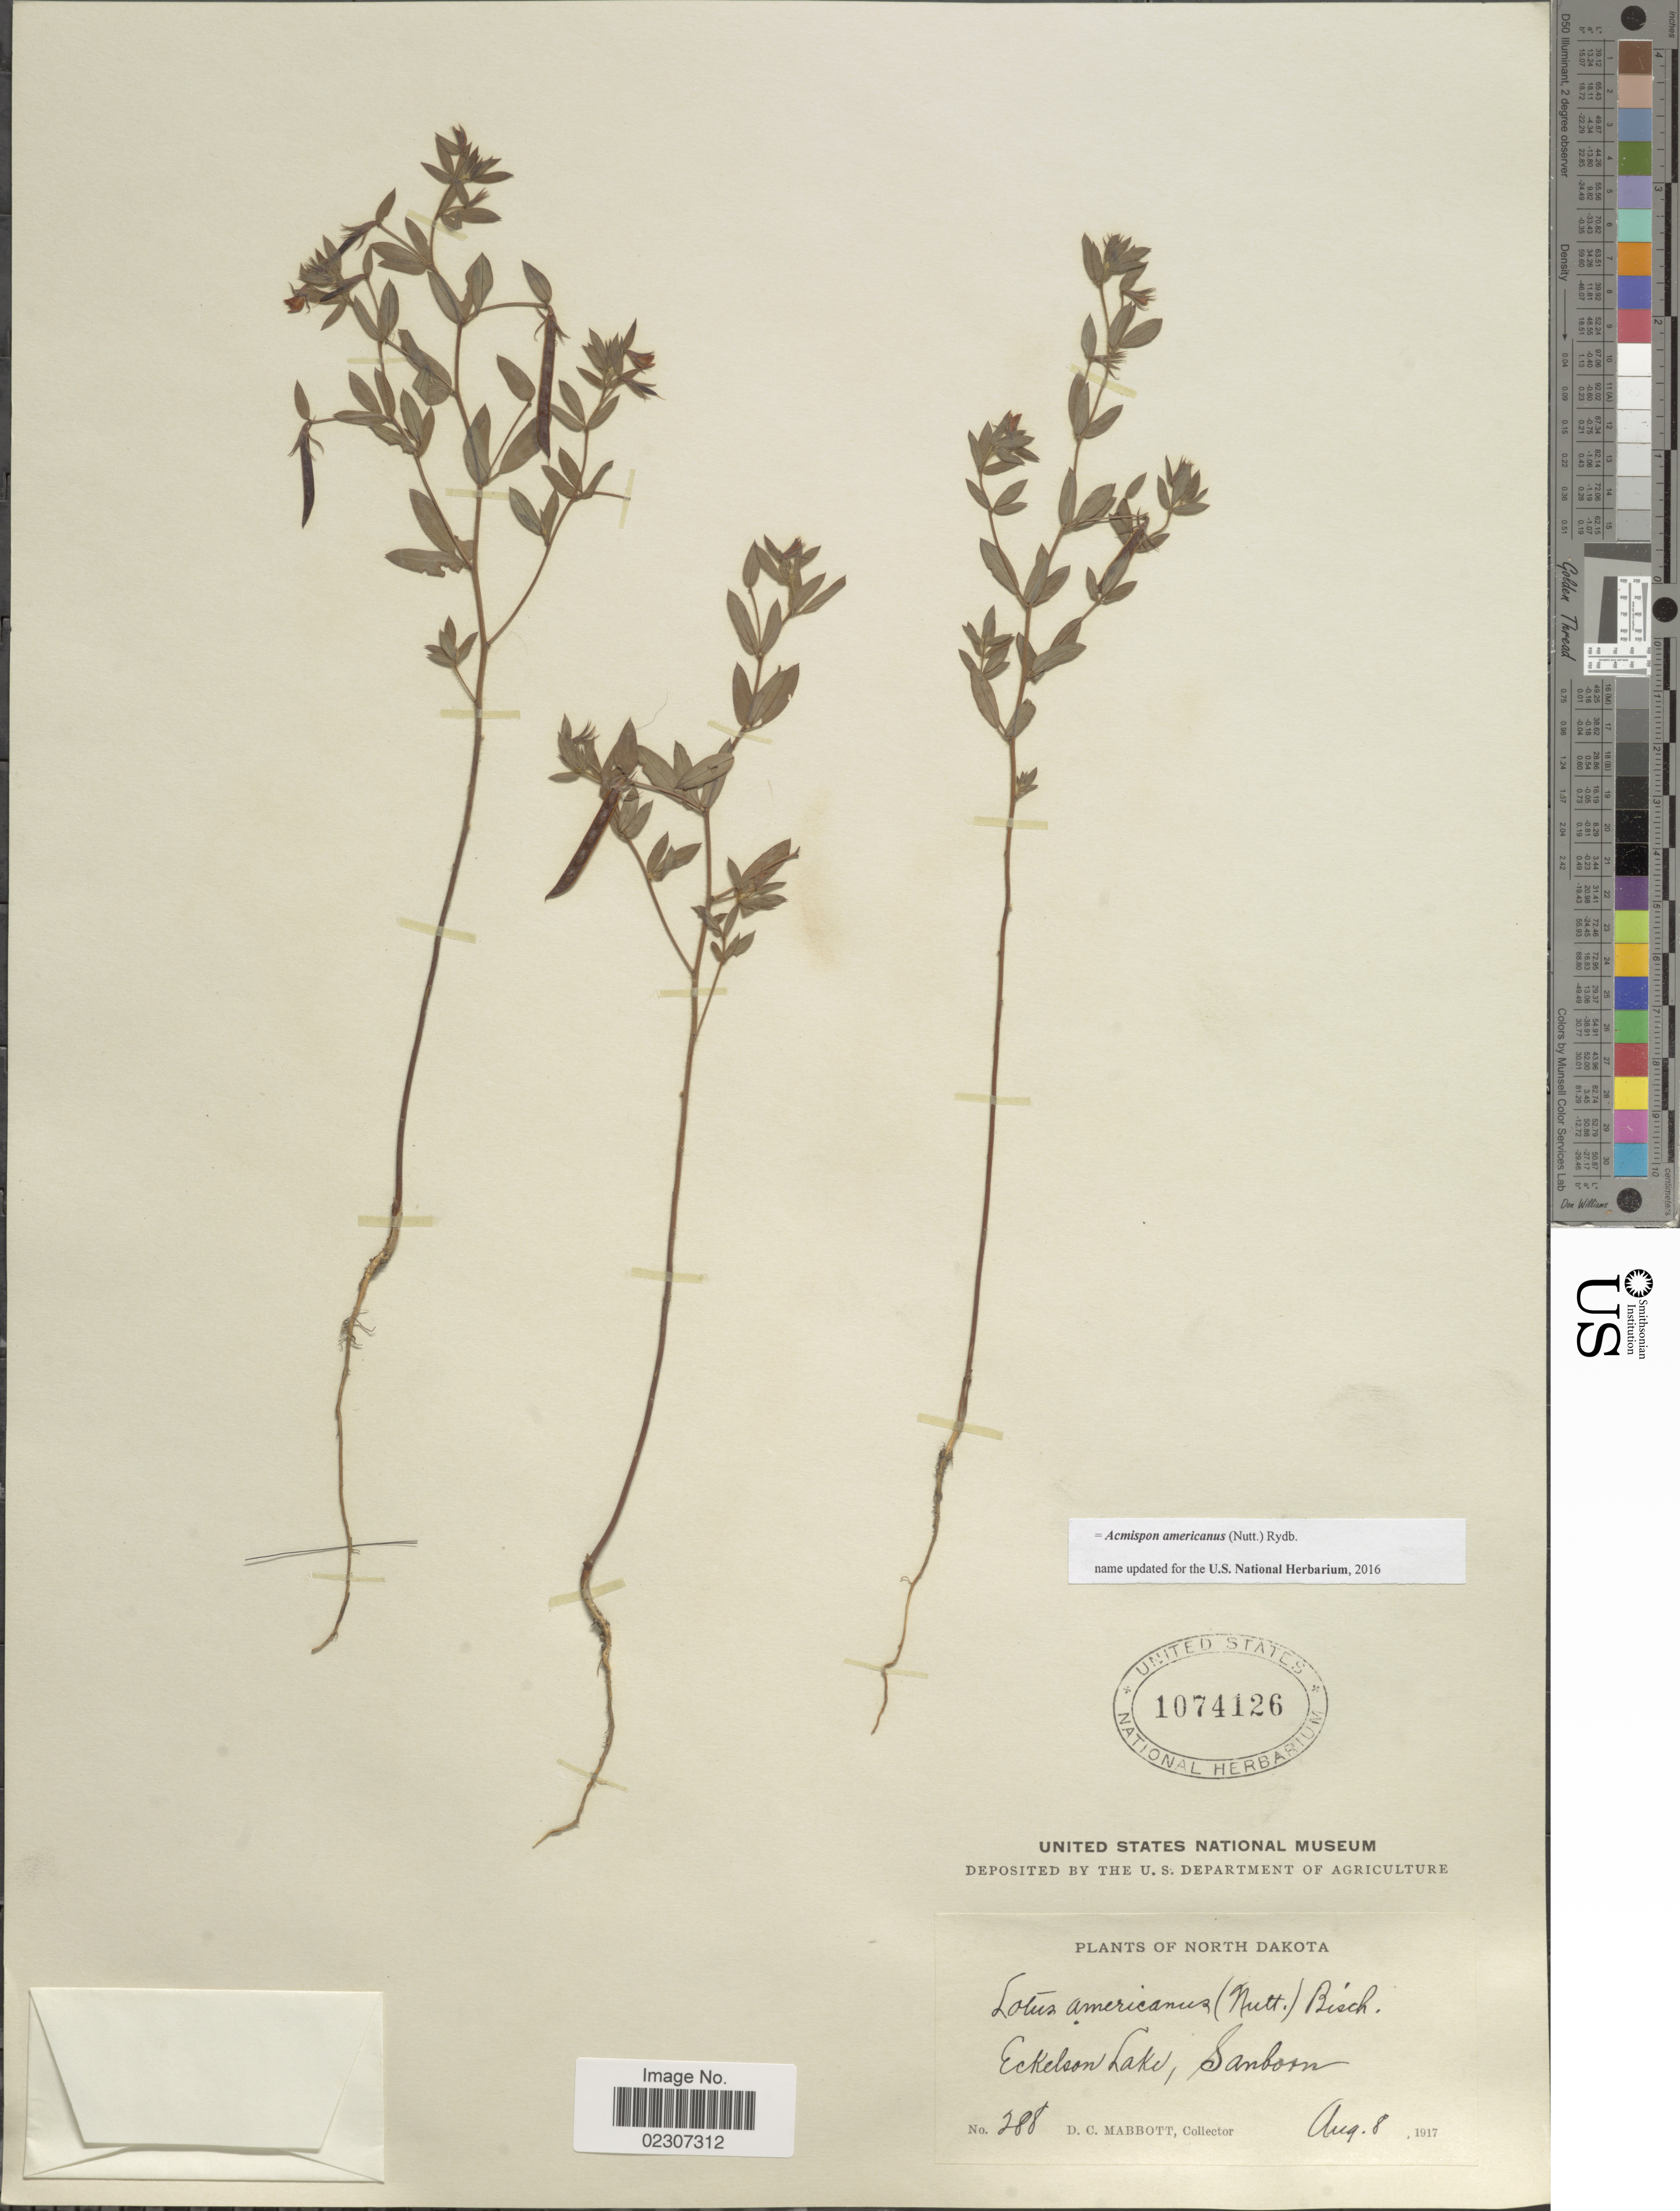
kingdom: Plantae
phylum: Tracheophyta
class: Magnoliopsida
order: Fabales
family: Fabaceae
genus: Acmispon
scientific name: Acmispon americanus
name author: (Nutt.) Rydb.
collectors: D. Mabbott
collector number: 288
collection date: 1917-08-08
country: United States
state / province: North Dakota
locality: North Dakota, Eckelson Lake, Sanborn.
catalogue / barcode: US 1074126